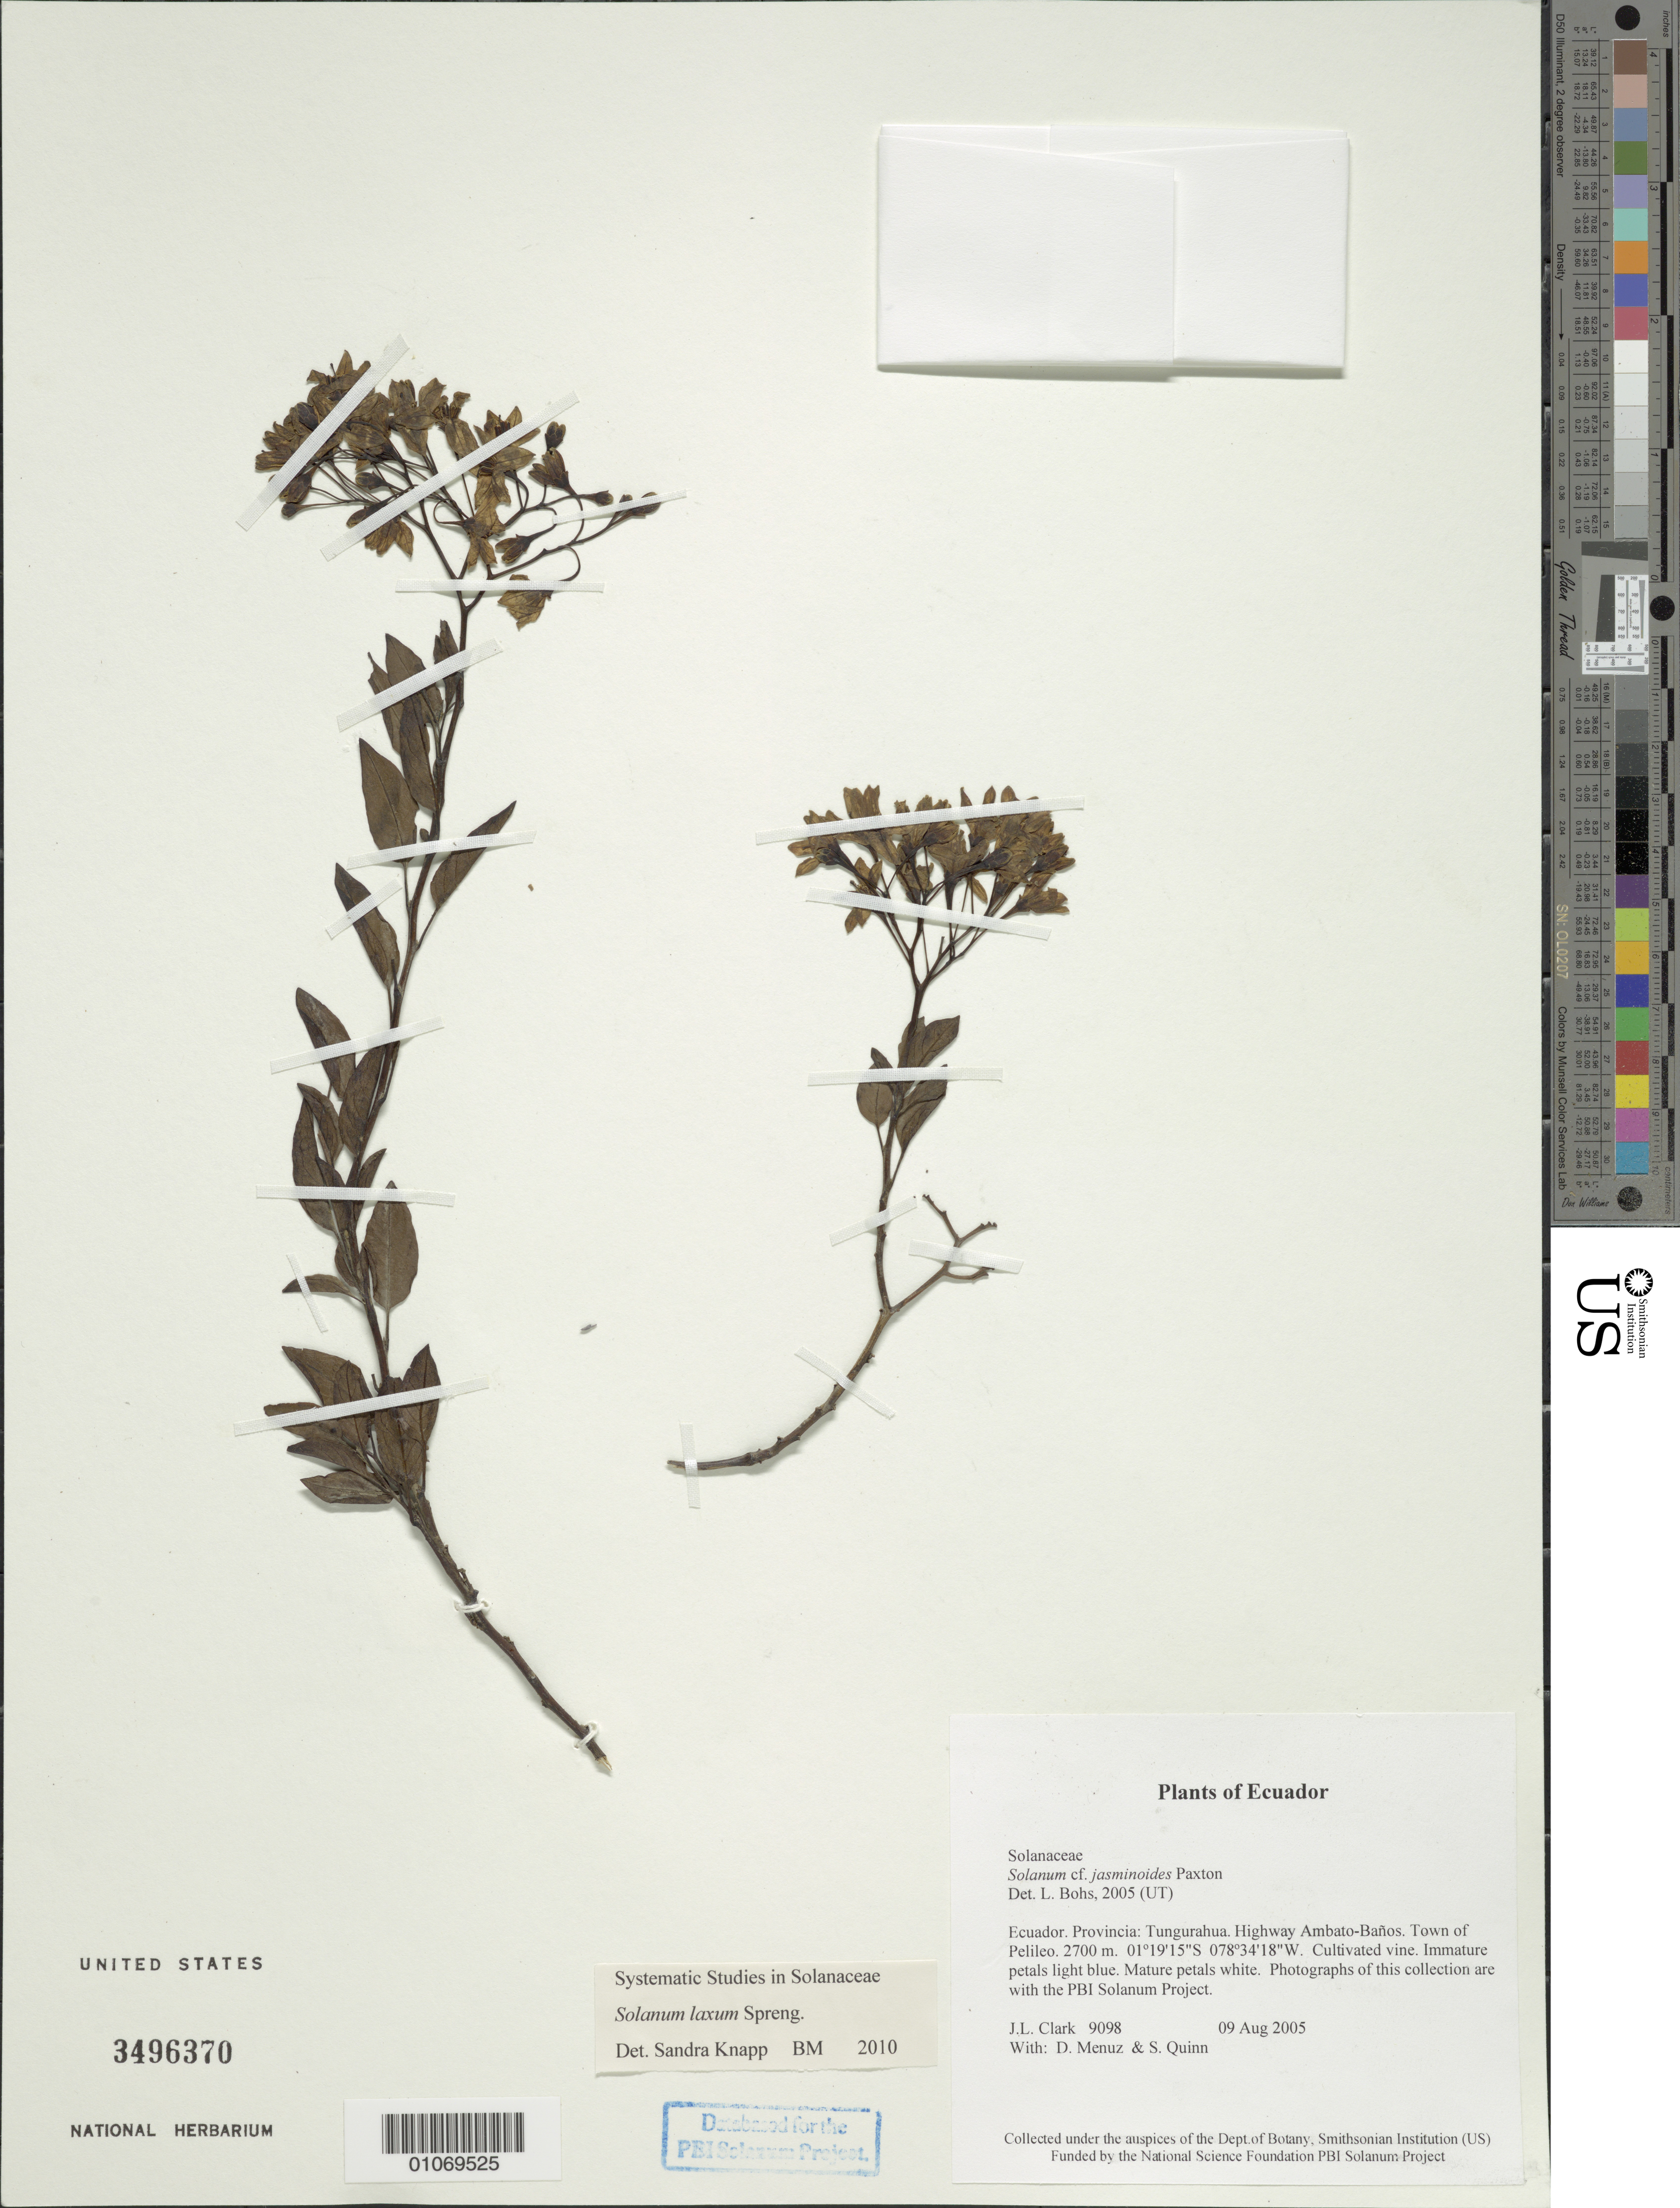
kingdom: Plantae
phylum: Tracheophyta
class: Magnoliopsida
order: Solanales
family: Solanaceae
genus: Solanum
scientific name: Solanum laxum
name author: Spreng.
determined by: Knapp, S. D.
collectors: J. L. Clark, D. Menuz & S. Quinn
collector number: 9098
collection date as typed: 9 Aug 2005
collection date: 2005-08-09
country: Ecuador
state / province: Tungurahua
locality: Highway Ambato-Baños. Town of Pelileo.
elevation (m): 2700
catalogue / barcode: US 3496370